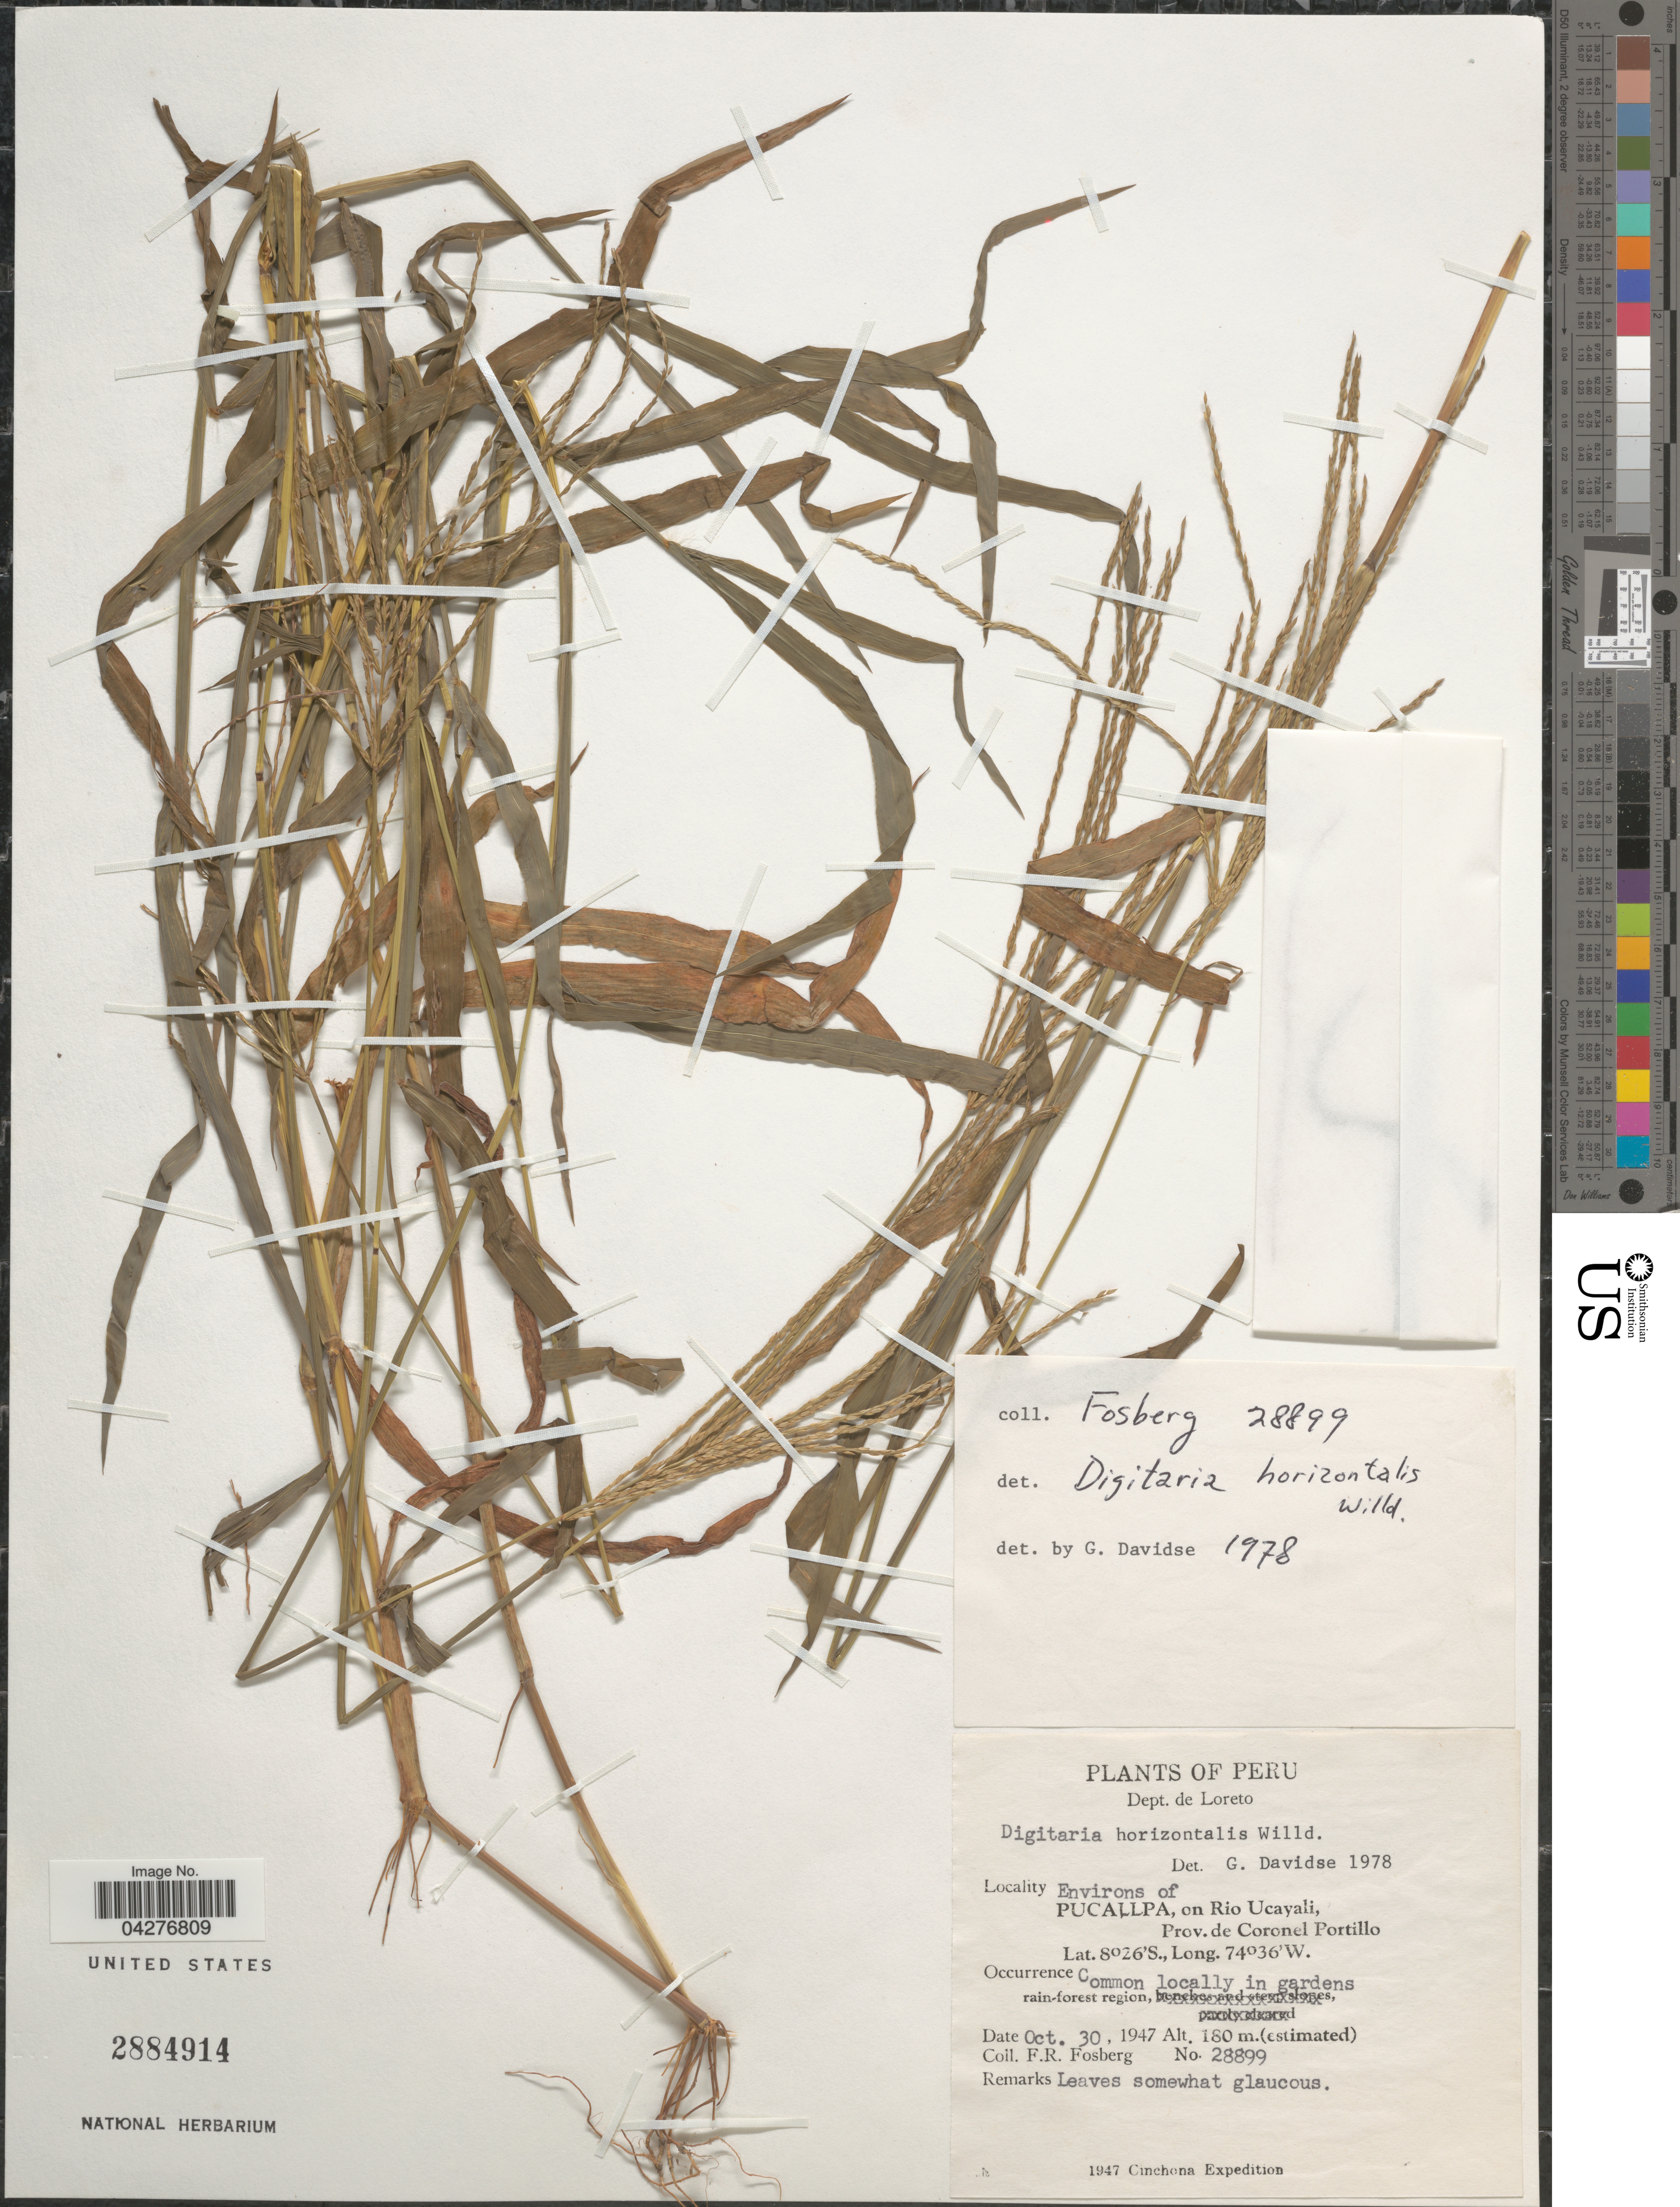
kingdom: Plantae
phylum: Tracheophyta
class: Liliopsida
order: Poales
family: Poaceae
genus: Digitaria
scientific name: Digitaria horizontalis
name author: Willd.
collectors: F. R. Fosberg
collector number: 28899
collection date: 1947-10-30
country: Peru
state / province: Loreto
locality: Dept. de Loreto. Environs of Pucallpa, on Rio Ucayali, Prov. de Coronel Portillo. Common locally in gardens rain-forest region. 1947 Cinchona Expedition.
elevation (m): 180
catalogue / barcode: US 2884914